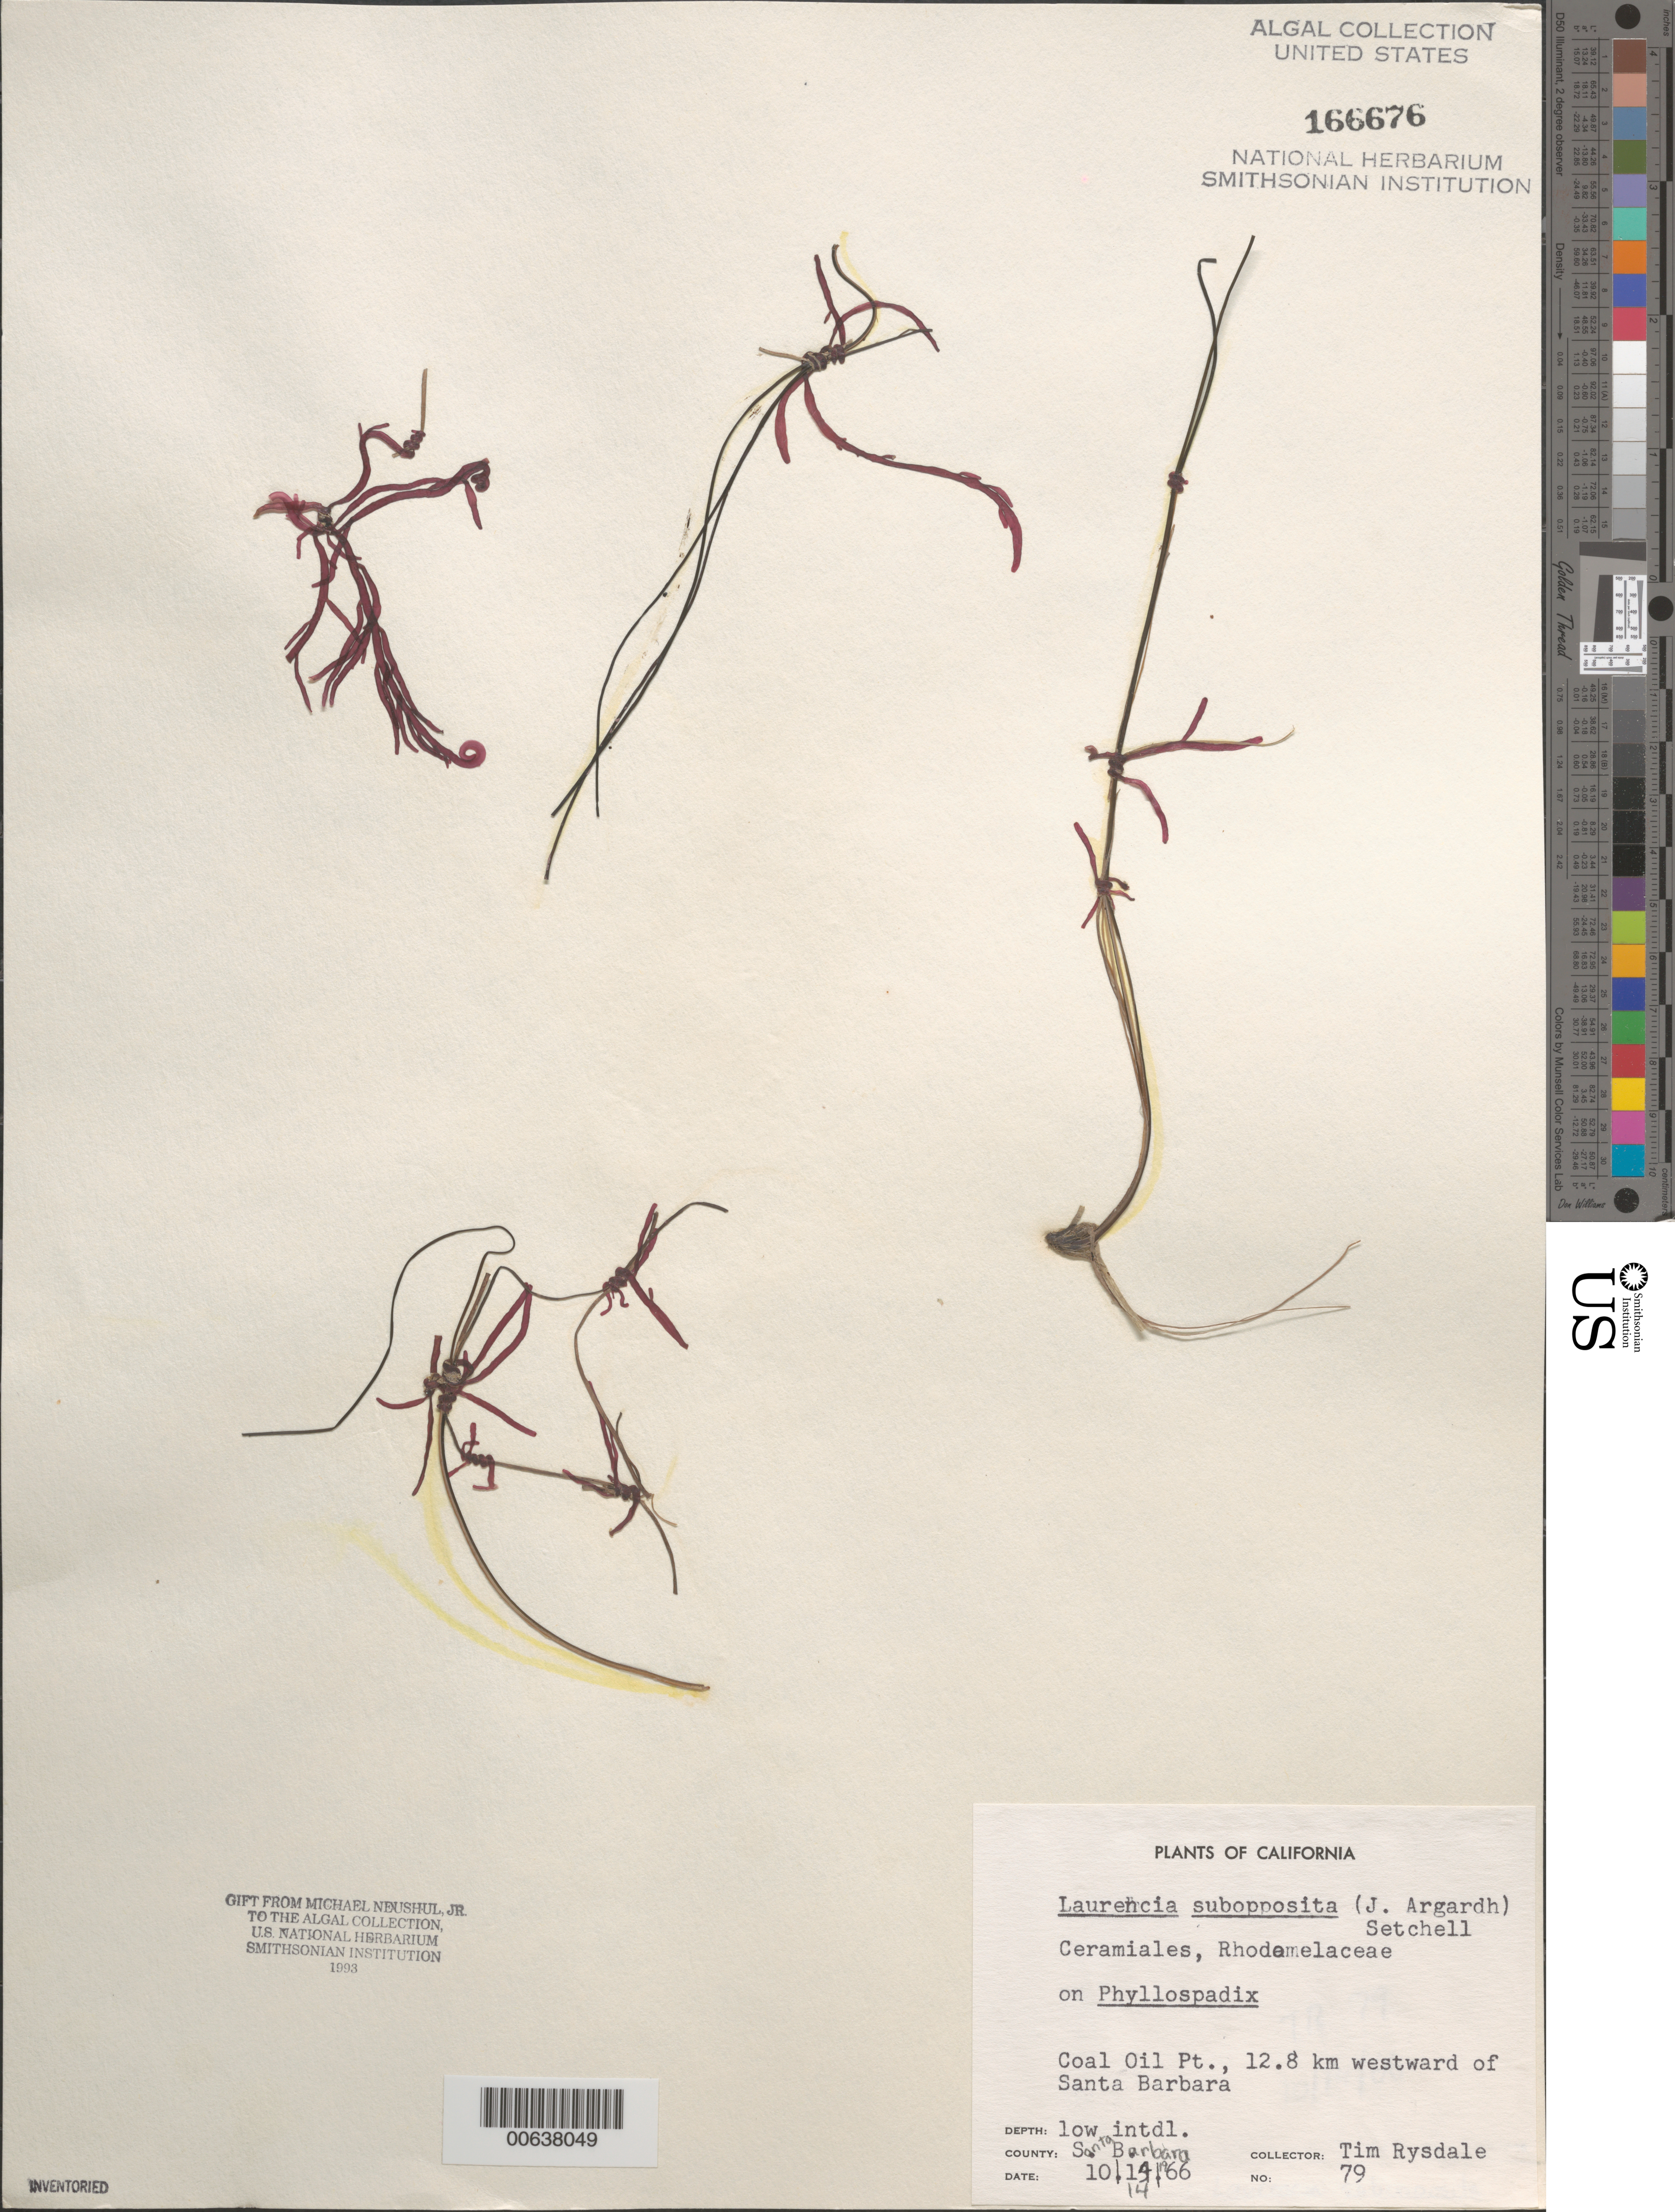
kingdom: Plantae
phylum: Rhodophyta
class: Florideophyceae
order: Ceramiales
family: Rhodomelaceae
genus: Laurencia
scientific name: Laurencia subopposita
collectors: T. Rysdale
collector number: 79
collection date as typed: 14 Oct 1966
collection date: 1966-10-14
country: United States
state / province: California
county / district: Santa Barbara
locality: Coal Oil Point, 12.8 km westward of Santa Barbara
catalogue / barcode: US 166676